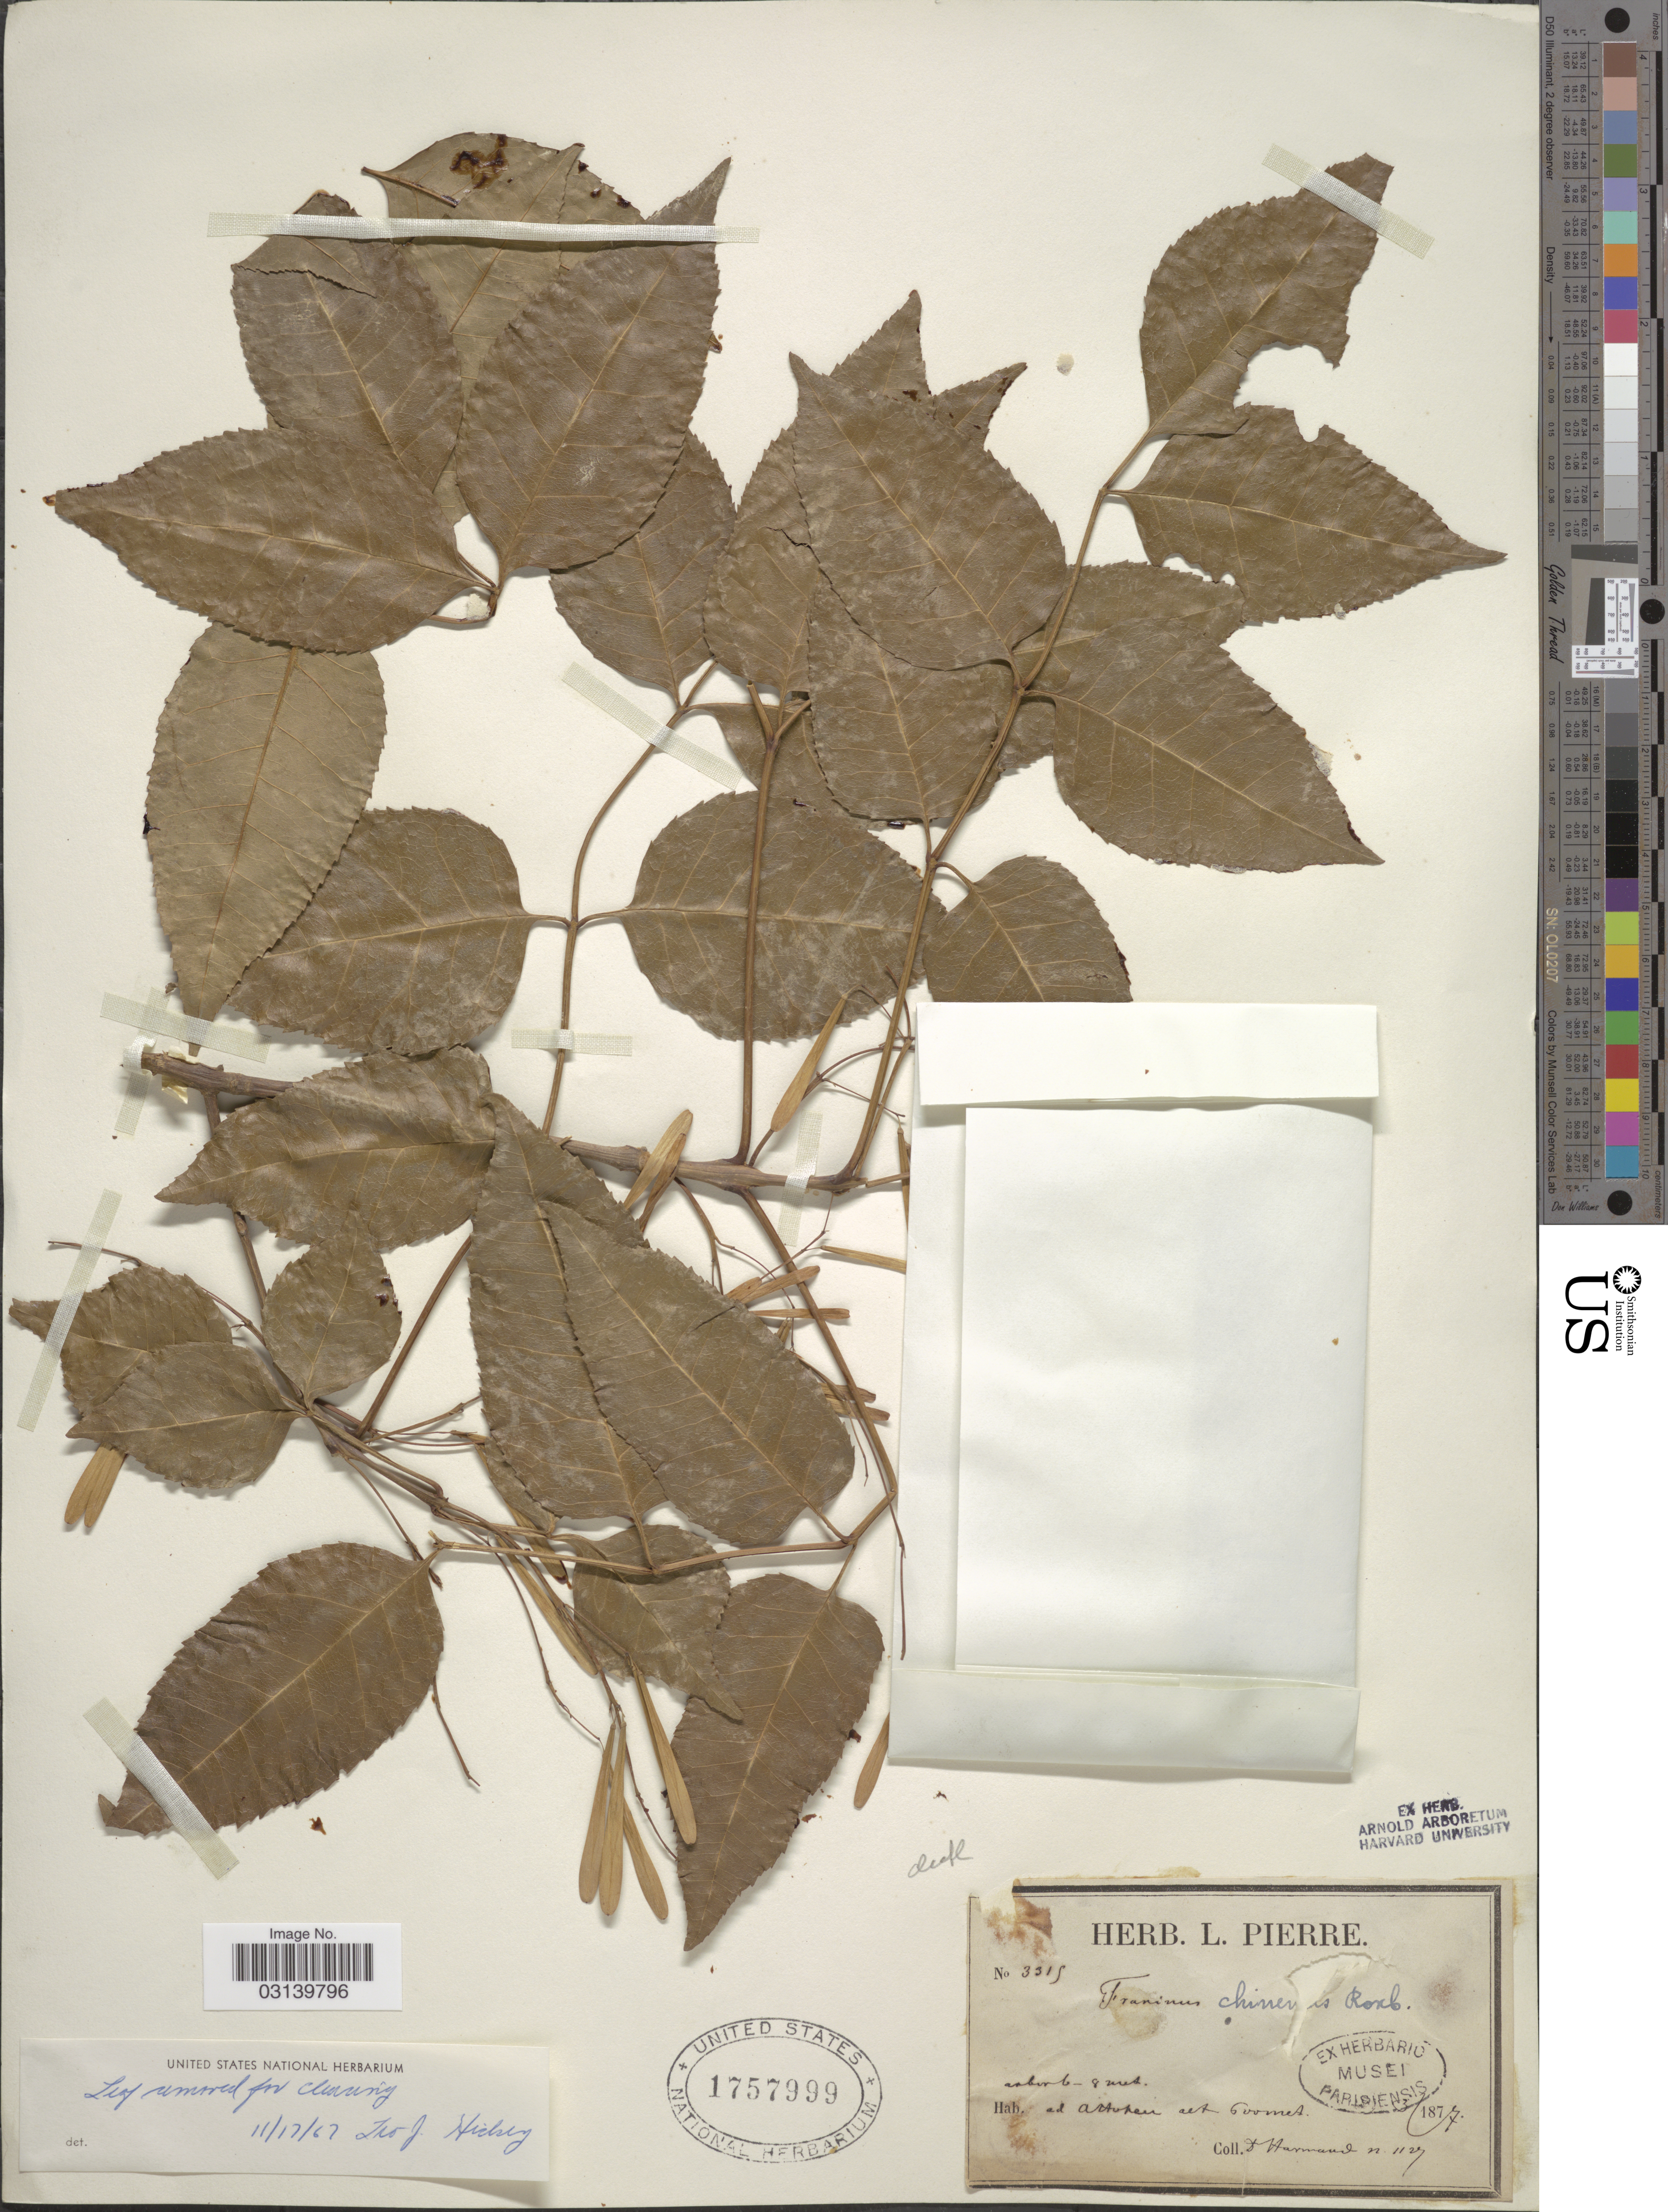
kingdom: Plantae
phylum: Tracheophyta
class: Magnoliopsida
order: Lamiales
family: Oleaceae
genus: Fraxinus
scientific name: Fraxinus chinensis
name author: Roxb.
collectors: Harmand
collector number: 3315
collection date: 1877-06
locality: Et Actopeu. [interpreted]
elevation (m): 600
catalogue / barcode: US 1757999